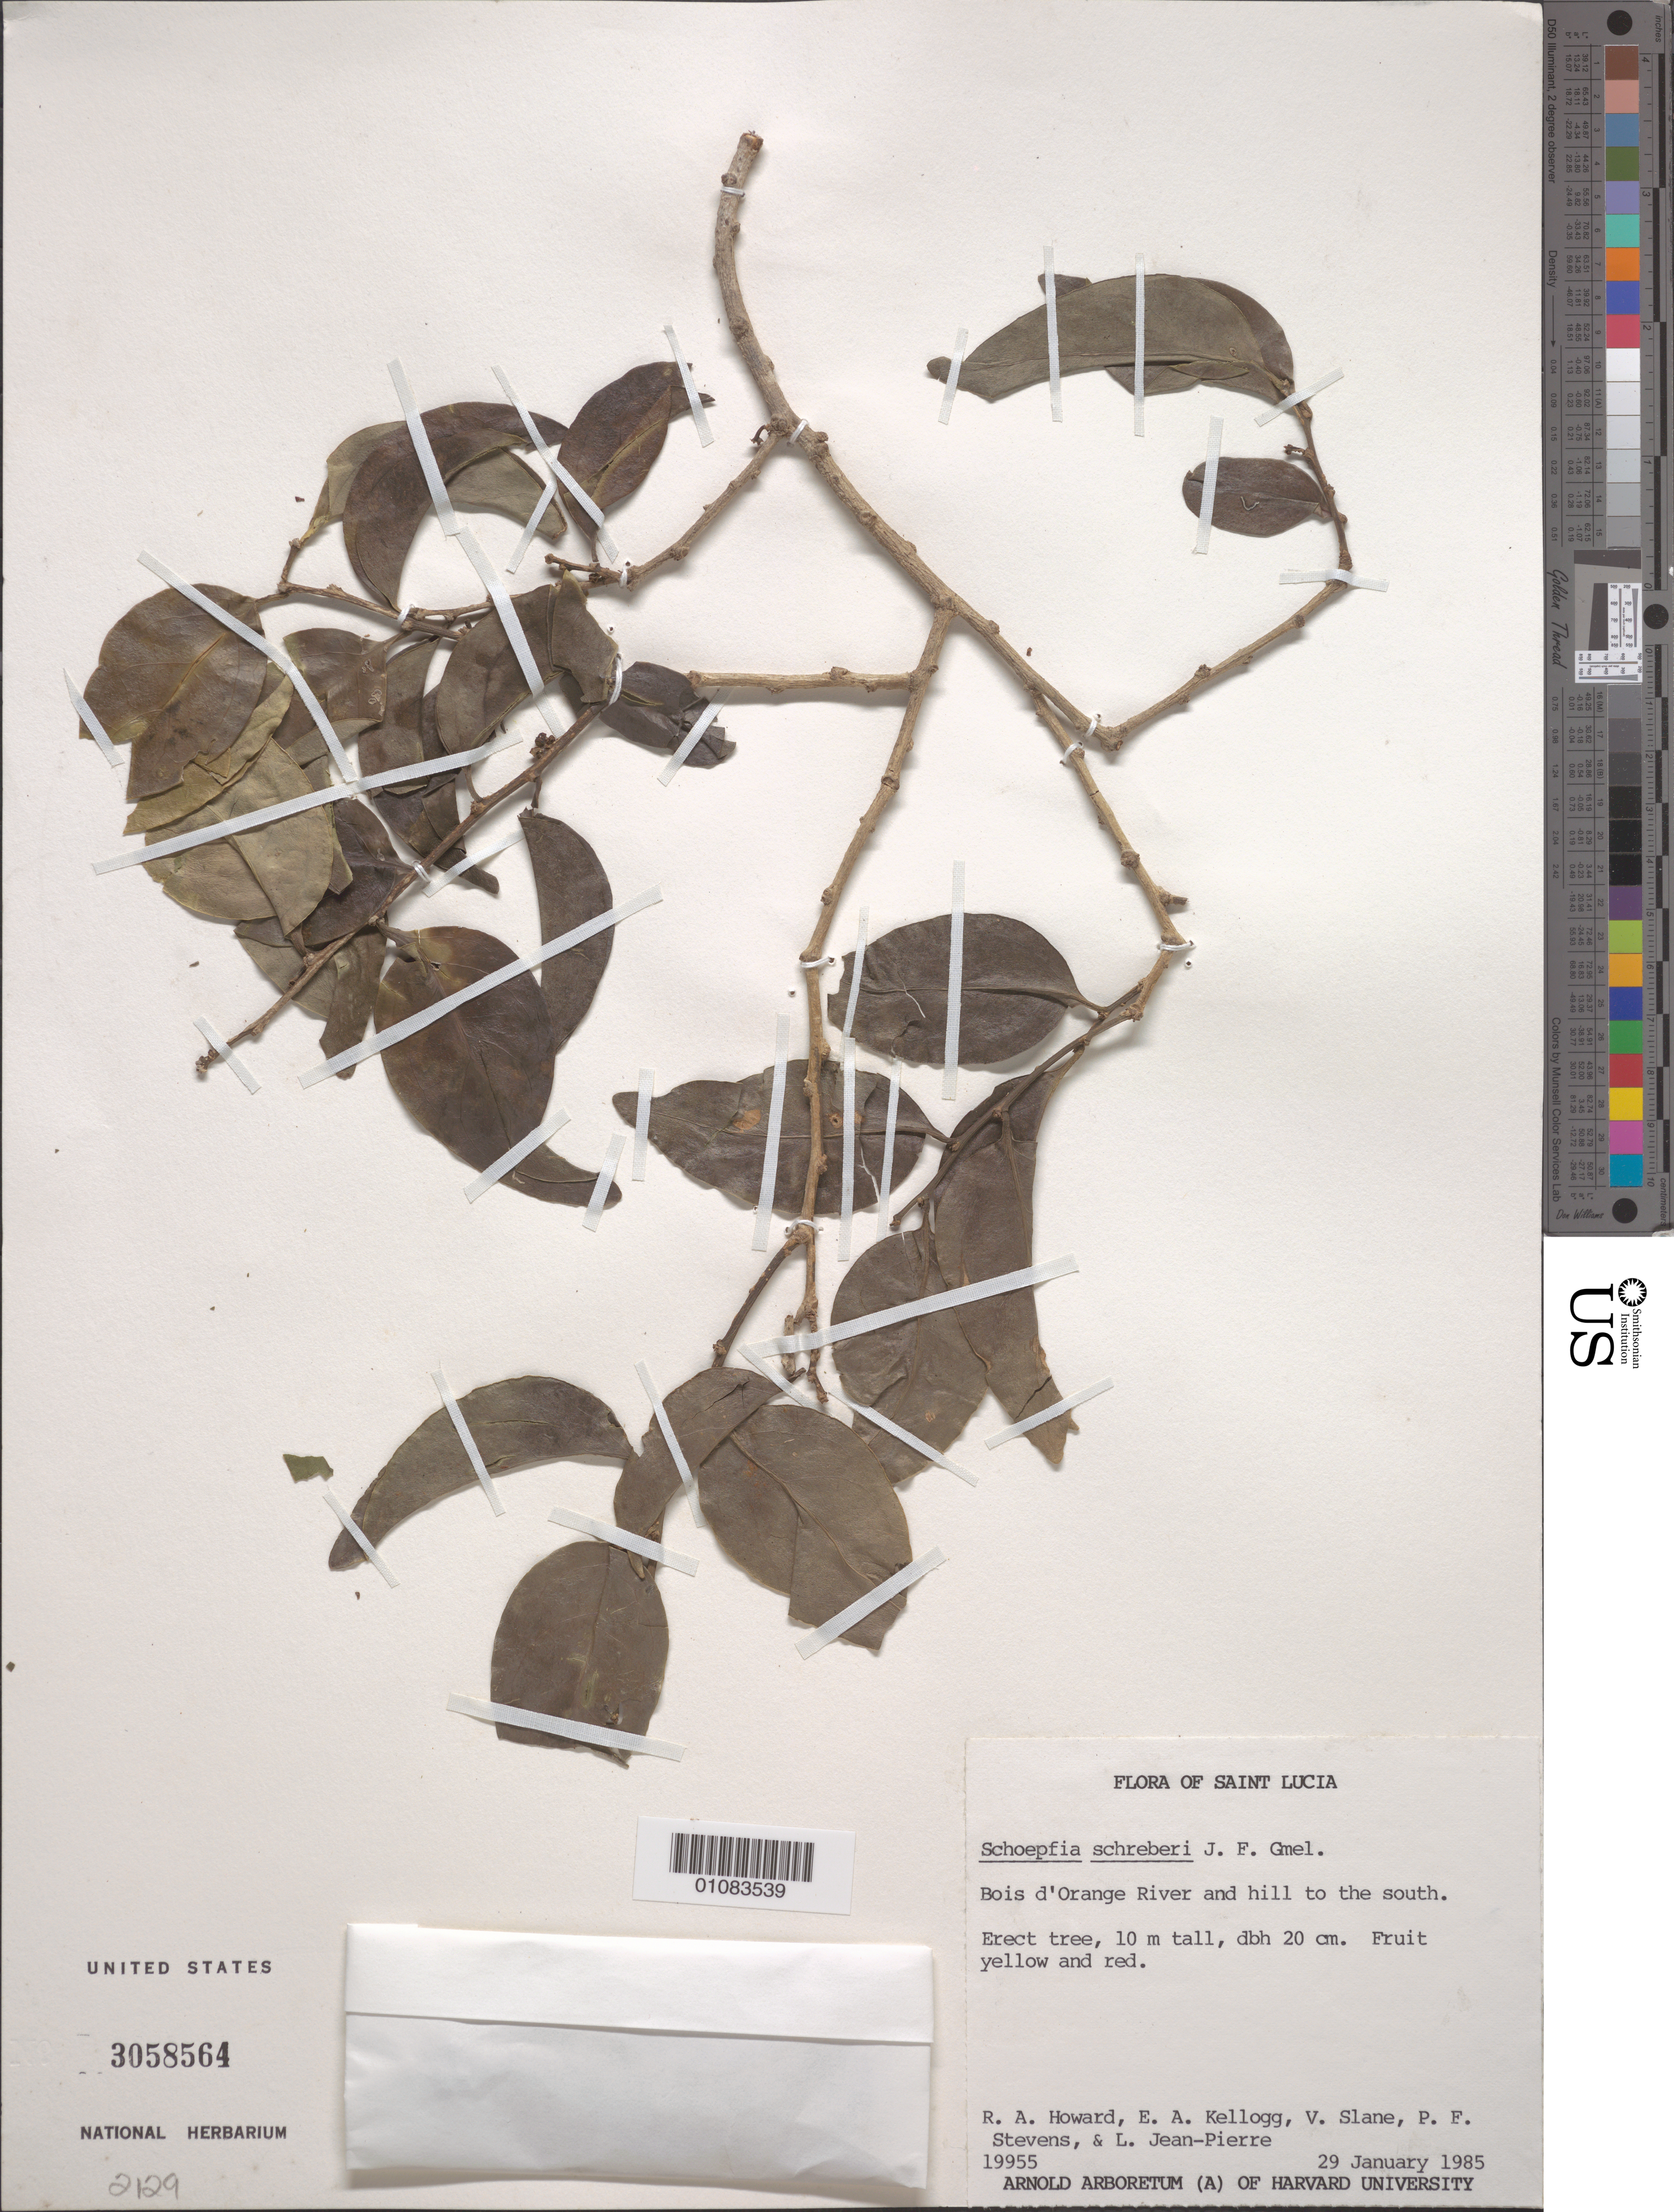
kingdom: Plantae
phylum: Tracheophyta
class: Magnoliopsida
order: Santalales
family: Schoepfiaceae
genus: Schoepfia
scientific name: Schoepfia schreberi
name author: J.F. Gmel.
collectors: R. A. Howard, E. A. Kellogg, V. Slane, P. F. Stevens & L. L. Jean-Pierre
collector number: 19955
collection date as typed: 29 Jan 1985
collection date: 1985-01-29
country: St. Lucia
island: St. Lucia I.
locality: Bois d'Orange River and hill to the south.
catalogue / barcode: US 3058564